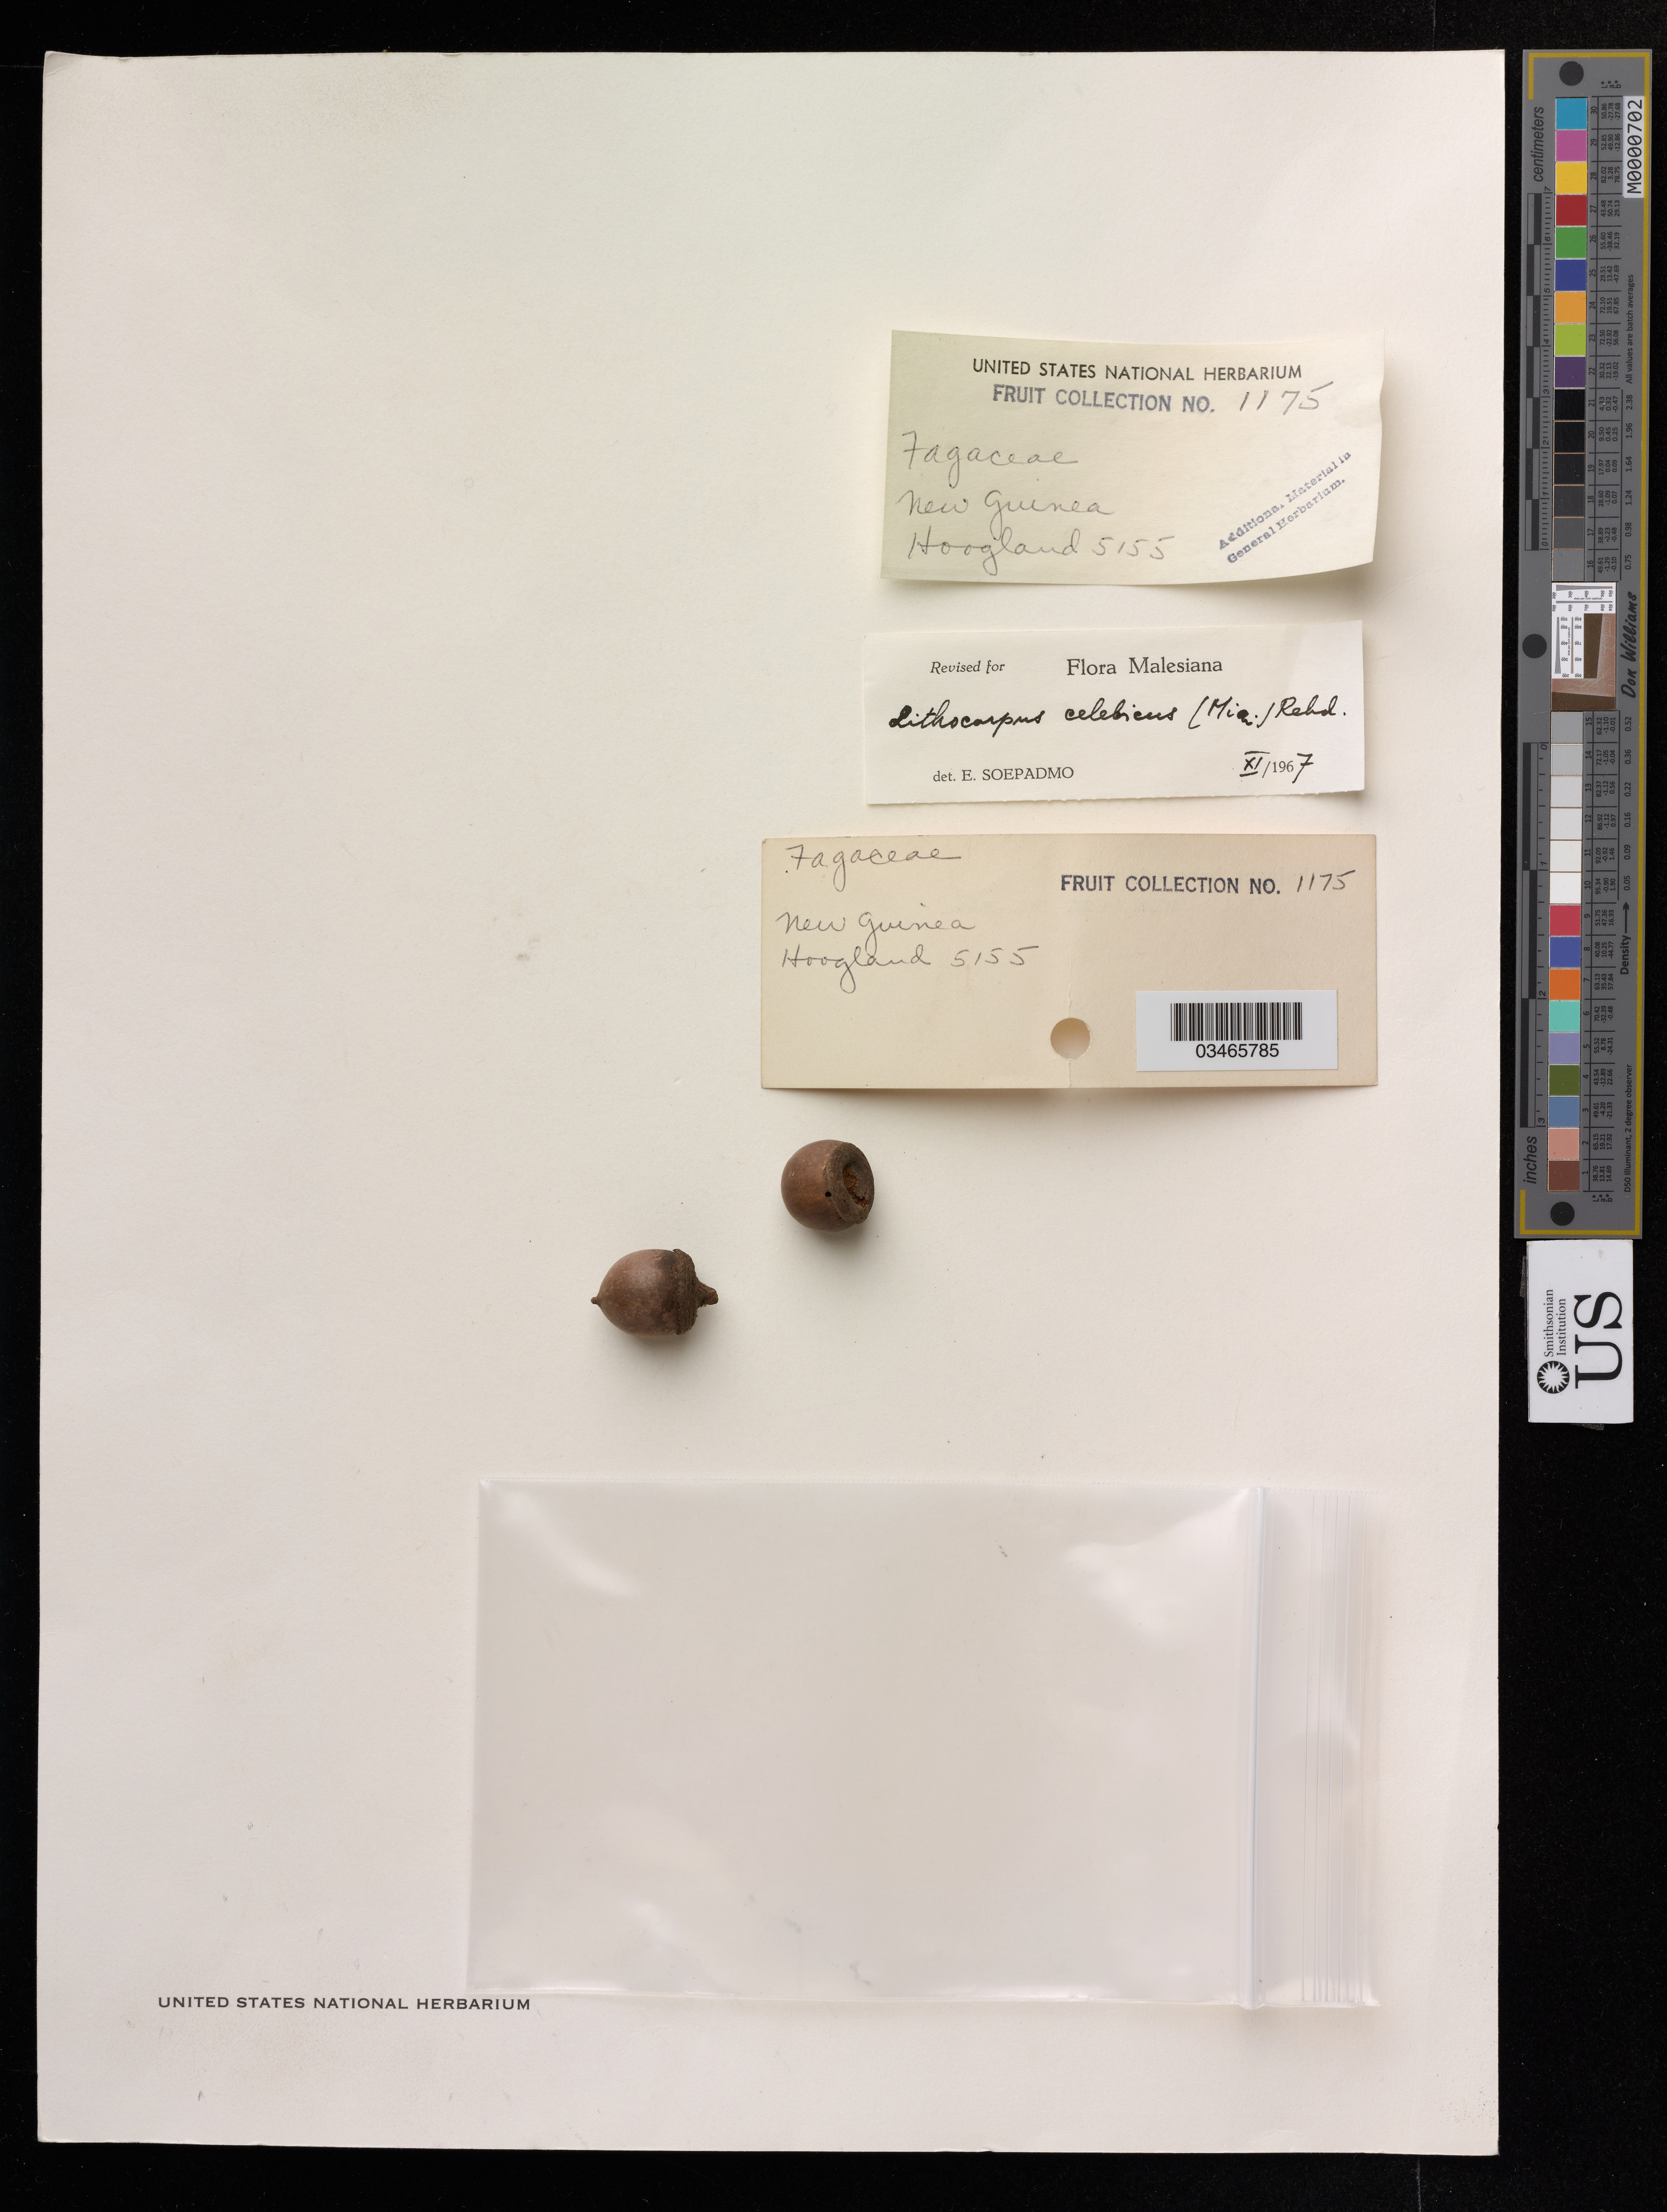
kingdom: Plantae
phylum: Tracheophyta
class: Magnoliopsida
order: Fagales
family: Fagaceae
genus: Lithocarpus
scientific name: Lithocarpus celebicus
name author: (Miq.) Rehder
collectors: R. D. Hoogland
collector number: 5155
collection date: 1955-08-30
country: Papua New Guinea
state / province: Madang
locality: Area Madang Distr., Terr. of New Guinea, near Berringe village, south-western foothills of Finisterre Mountains.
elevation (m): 950